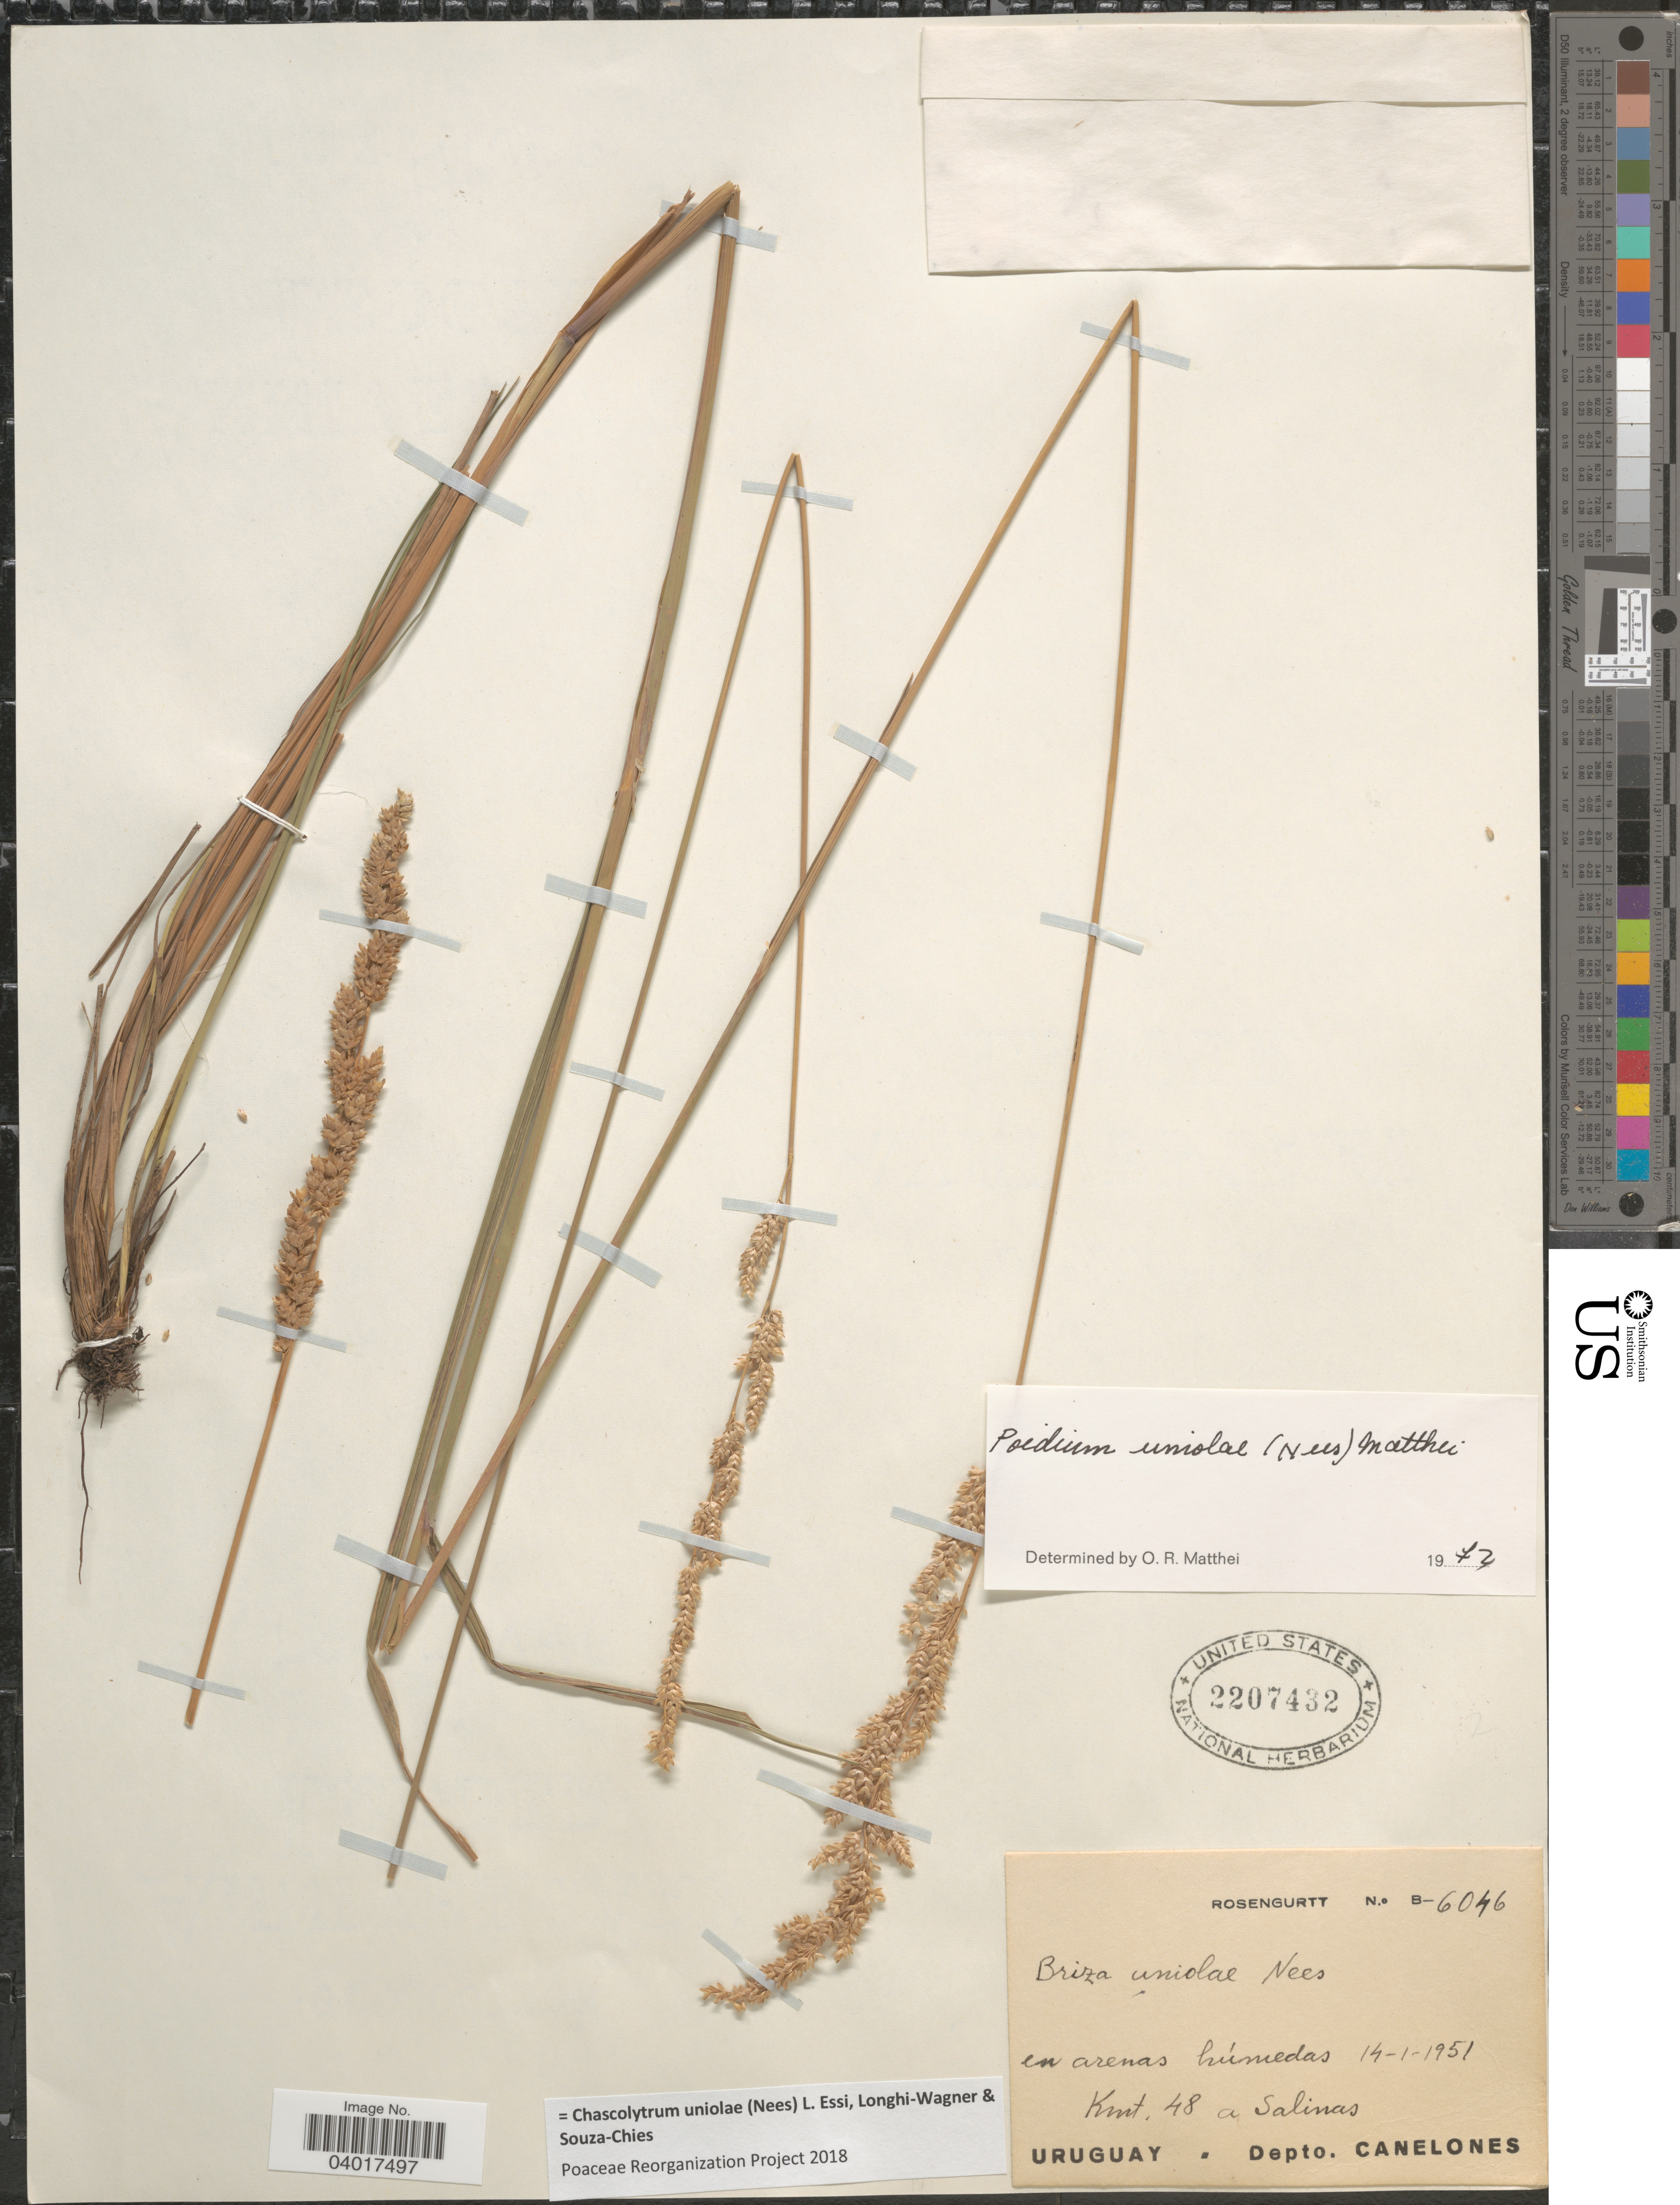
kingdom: Plantae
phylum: Tracheophyta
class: Liliopsida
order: Poales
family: Poaceae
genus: Chascolytrum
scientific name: Chascolytrum uniolae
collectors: Rosengurtt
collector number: B-6046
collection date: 1951-01-14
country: Uruguay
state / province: Canelones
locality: Kmt. 48 a Salinas. Depto. Canelones.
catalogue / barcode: US 2207432